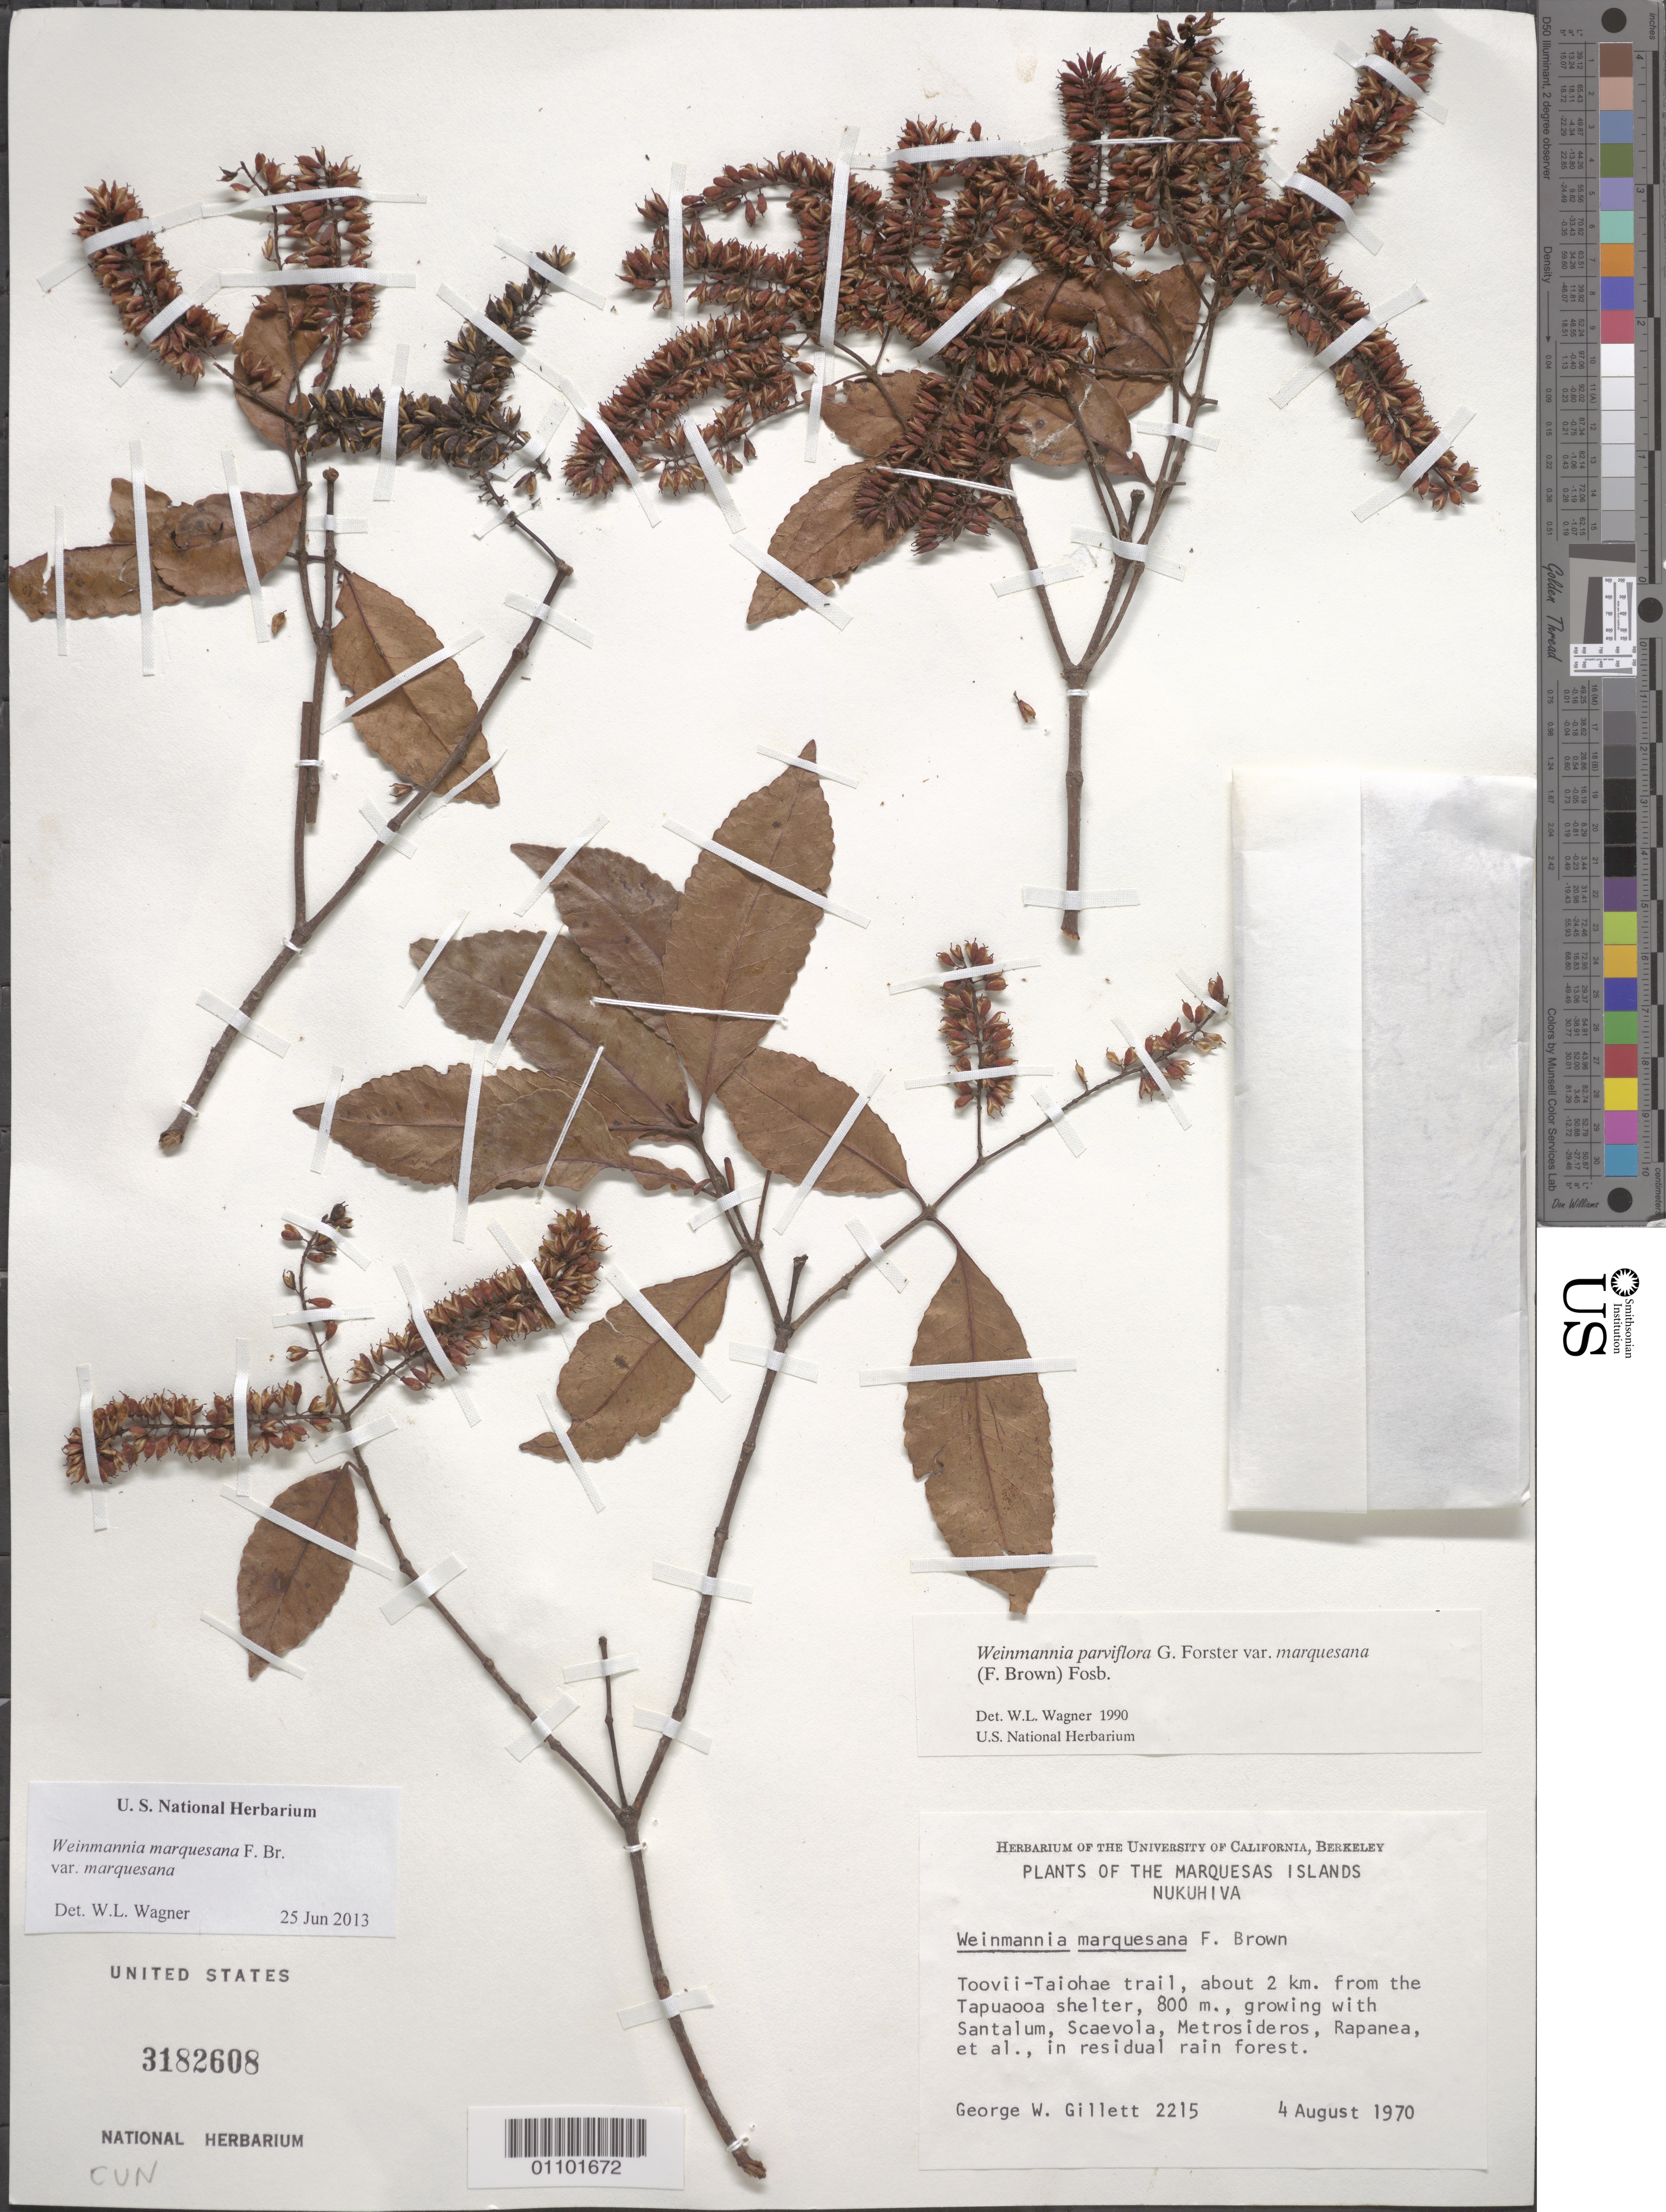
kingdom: Plantae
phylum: Tracheophyta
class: Magnoliopsida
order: Oxalidales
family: Cunoniaceae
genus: Pterophylla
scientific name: Pterophylla marquesana var. marquesana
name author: (F. Br.) Pillon & H.C. Hopkins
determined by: Wagner, W. L., (BOT), Smithsonian Institution - National Museum of Natural History (UNITED STATES)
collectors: G. Gillett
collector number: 2215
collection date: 1970-08-04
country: French Polynesia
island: Nuku Hiva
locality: Toovii-Taiohae Trail, about 2 km from Tapuaooa shelter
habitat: Growing with Santalum, Scaevola, Metrosideros, Rapanea in residual rain forest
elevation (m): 800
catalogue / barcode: US 3182608